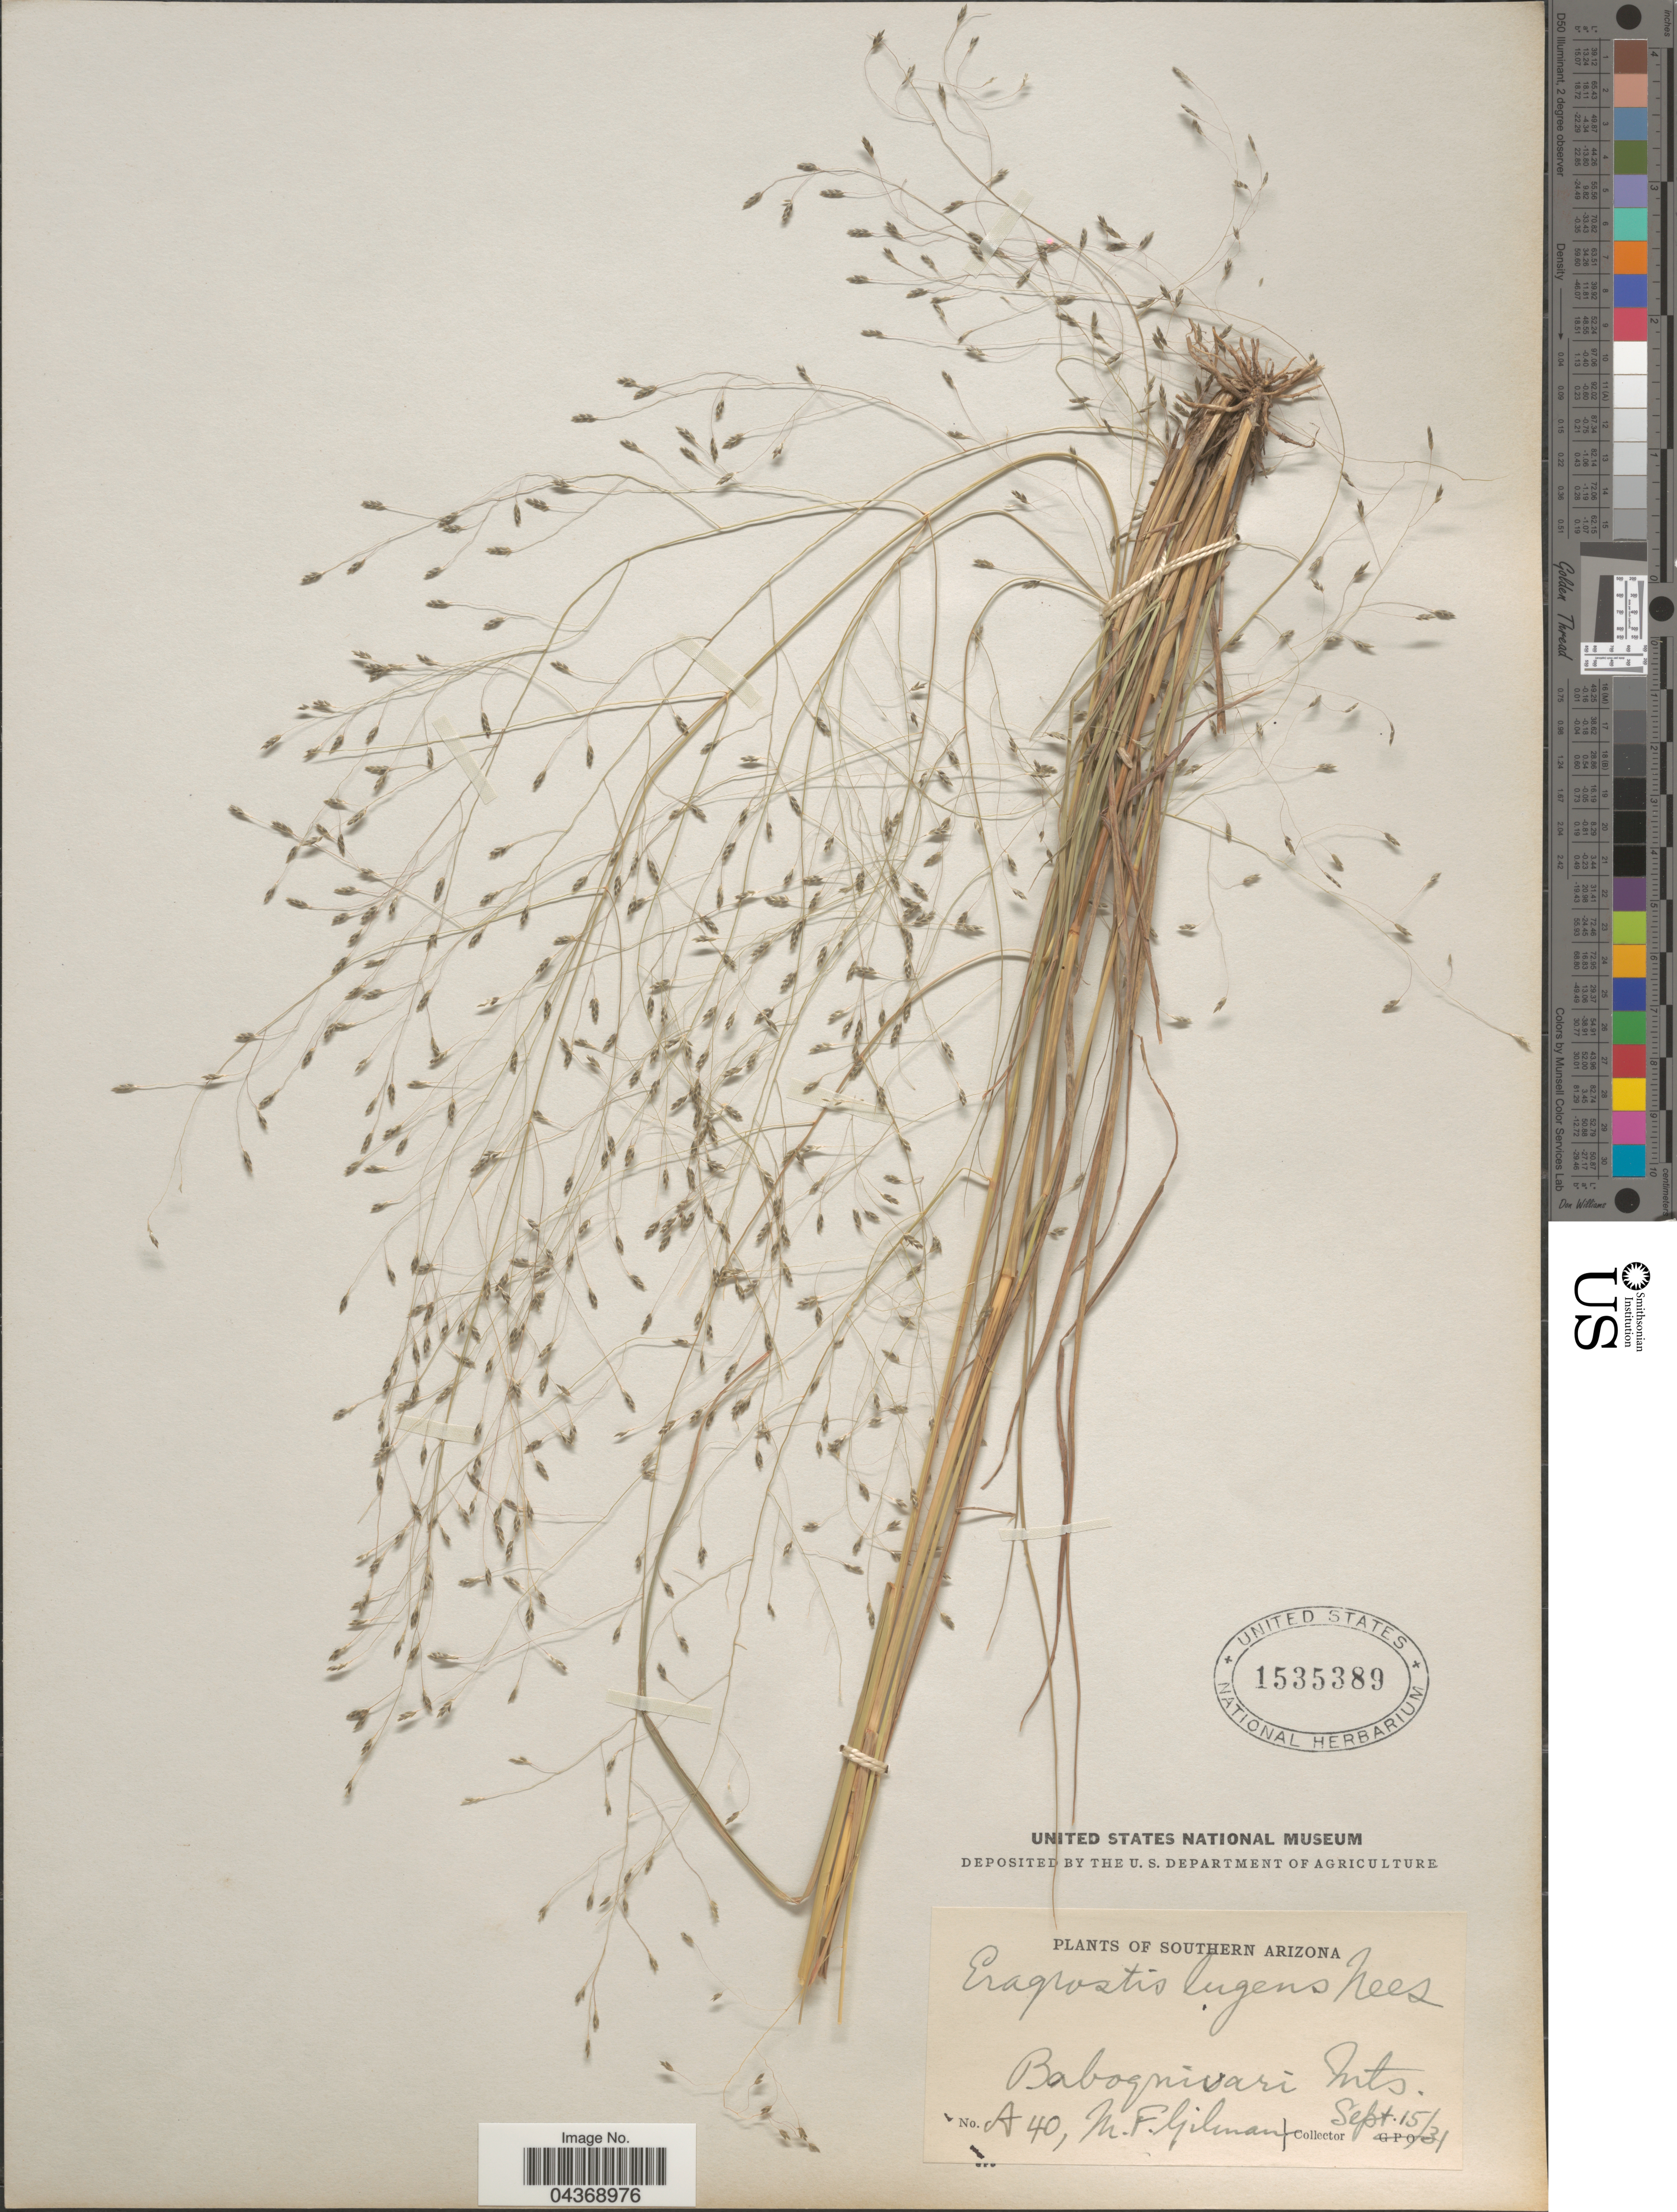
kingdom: Plantae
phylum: Tracheophyta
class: Liliopsida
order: Poales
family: Poaceae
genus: Eragrostis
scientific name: Eragrostis intermedia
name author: Hitchc.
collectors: M. F. Gilman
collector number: A40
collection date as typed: Transcribed d/m/y: 15/9/31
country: United States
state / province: Arizona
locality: Southern Arizona. Baboquivari Mts.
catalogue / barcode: US 1535389